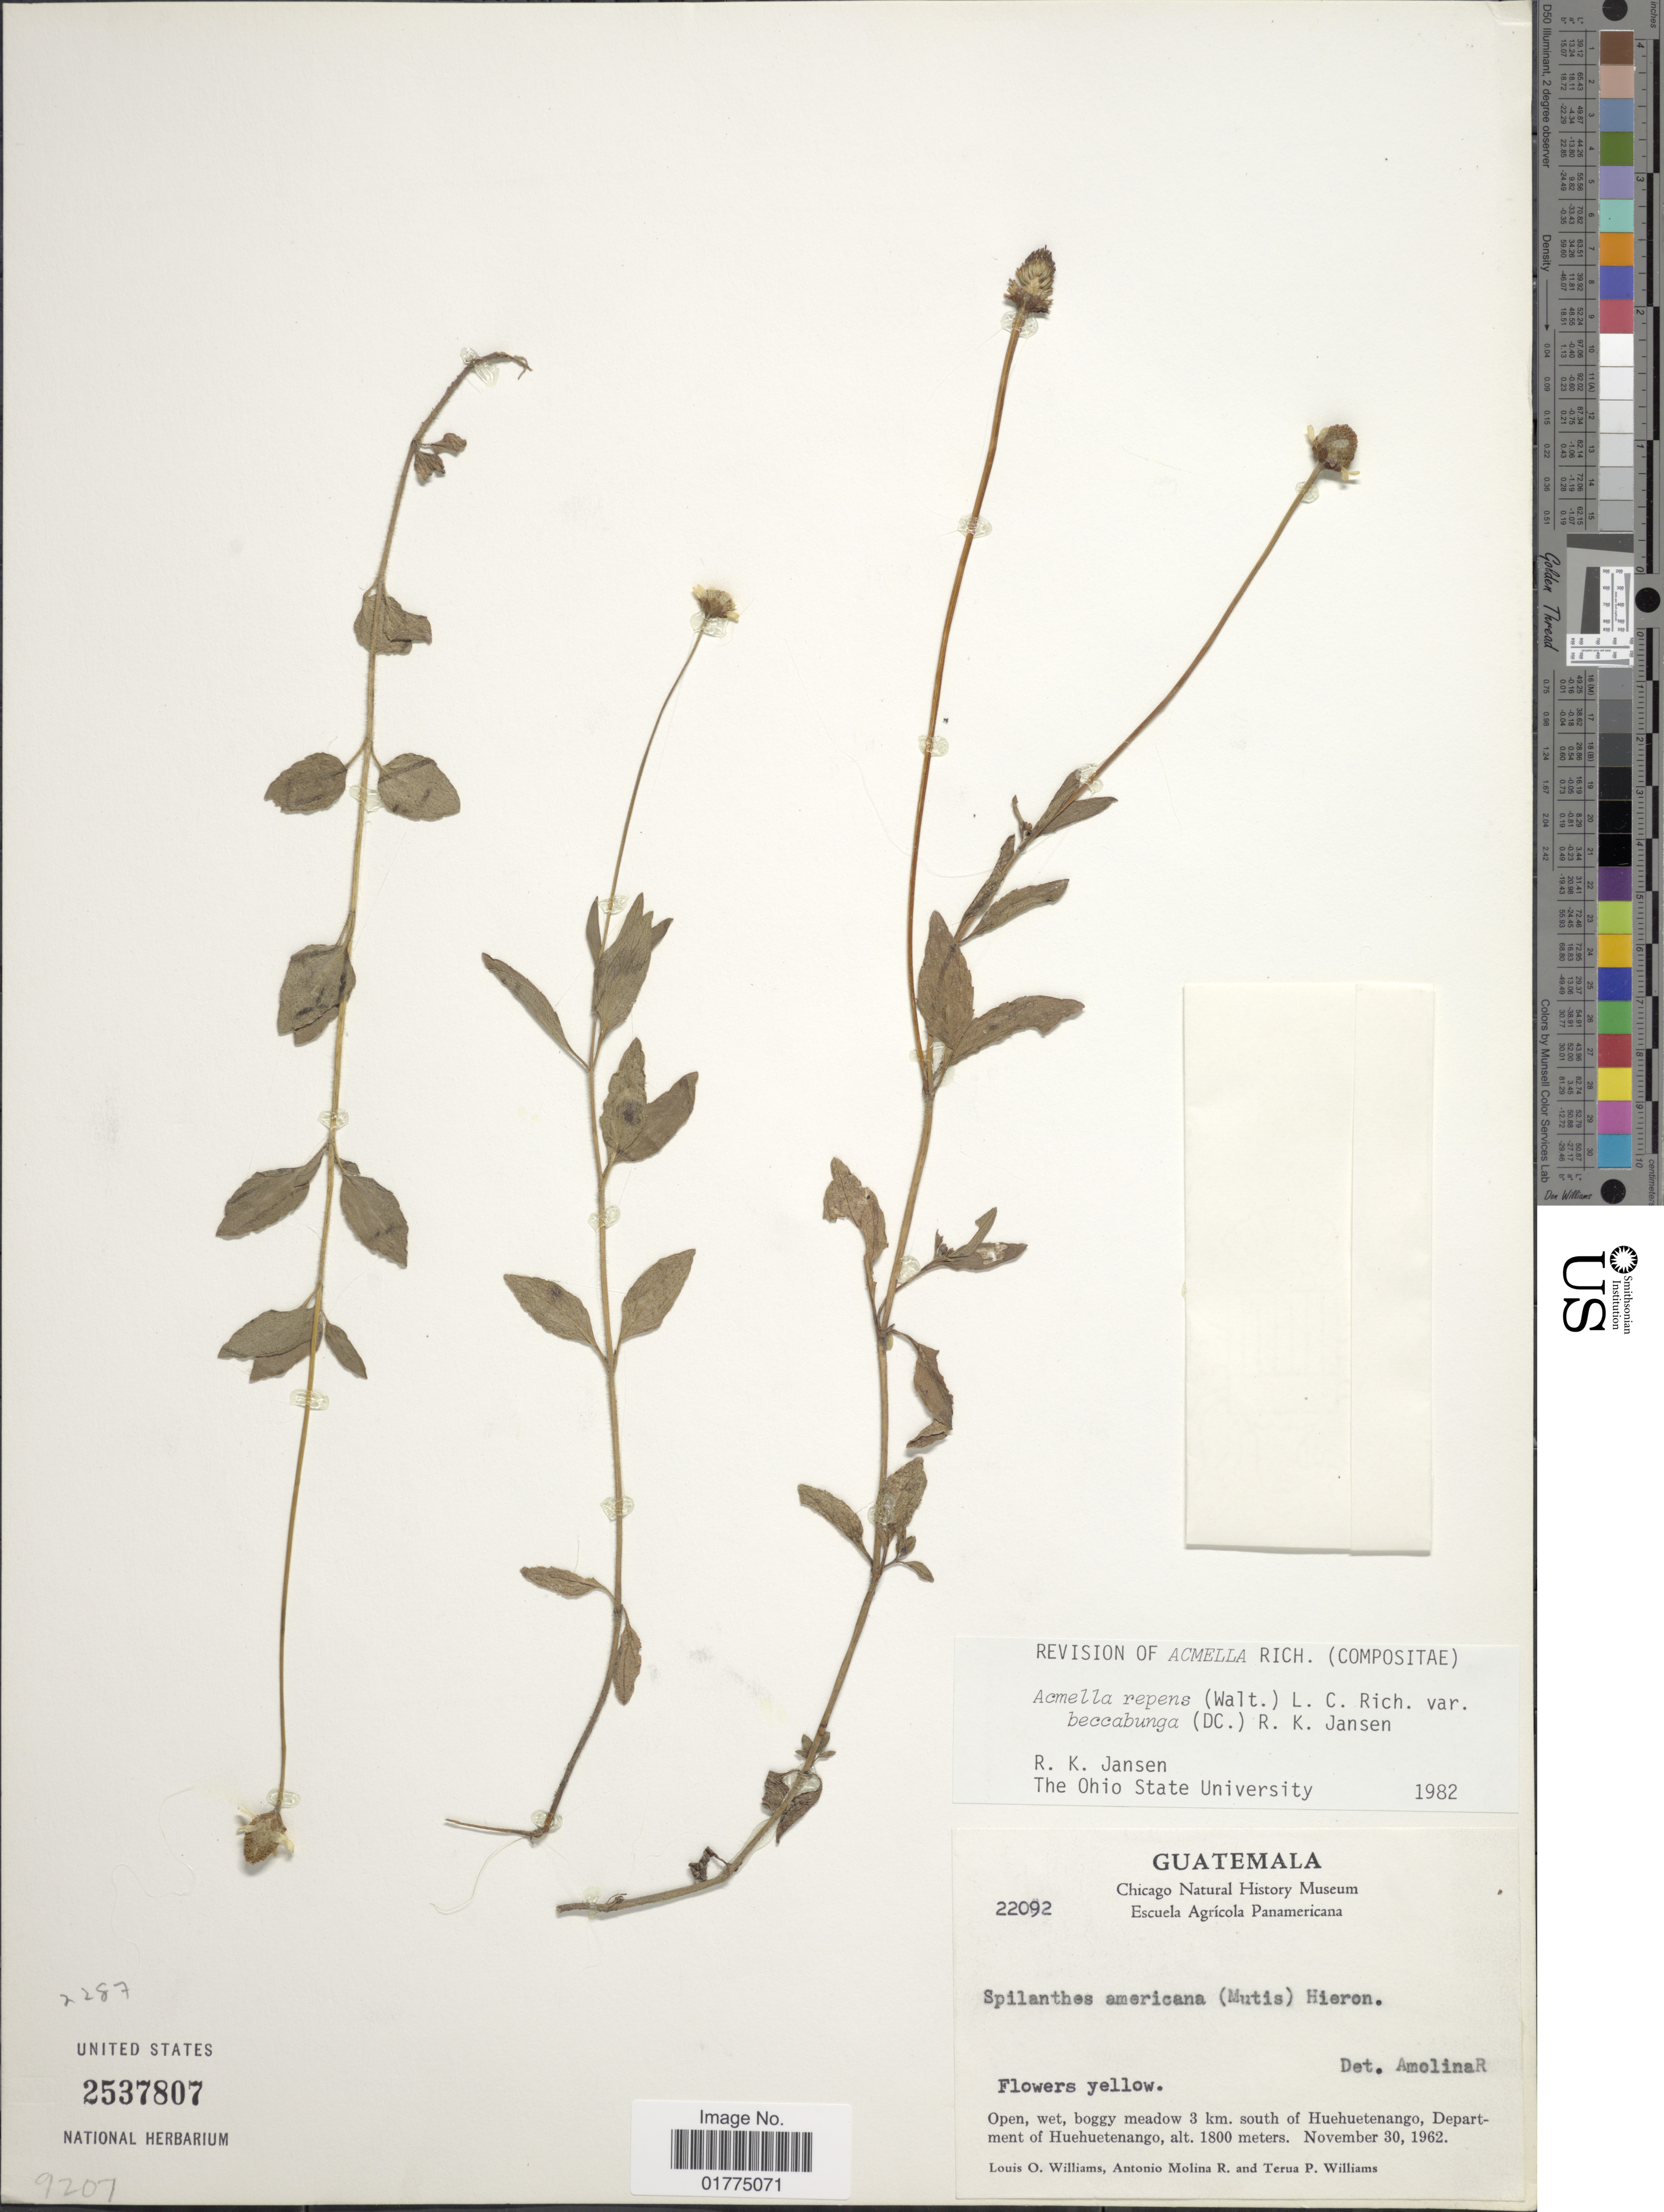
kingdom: Plantae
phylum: Tracheophyta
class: Magnoliopsida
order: Asterales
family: Asteraceae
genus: Acmella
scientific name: Acmella repens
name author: (Walter) Rich.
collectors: L. O. Williams, A. Molina R. & T. P. Williams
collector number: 22092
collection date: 1962-11-30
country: Guatemala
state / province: Huehuetenango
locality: Guatemala. Open, wet, boggy meadow 3 km. south of Huehuetenango, Department of Huehuetenango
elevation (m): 1800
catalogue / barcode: US 2537807